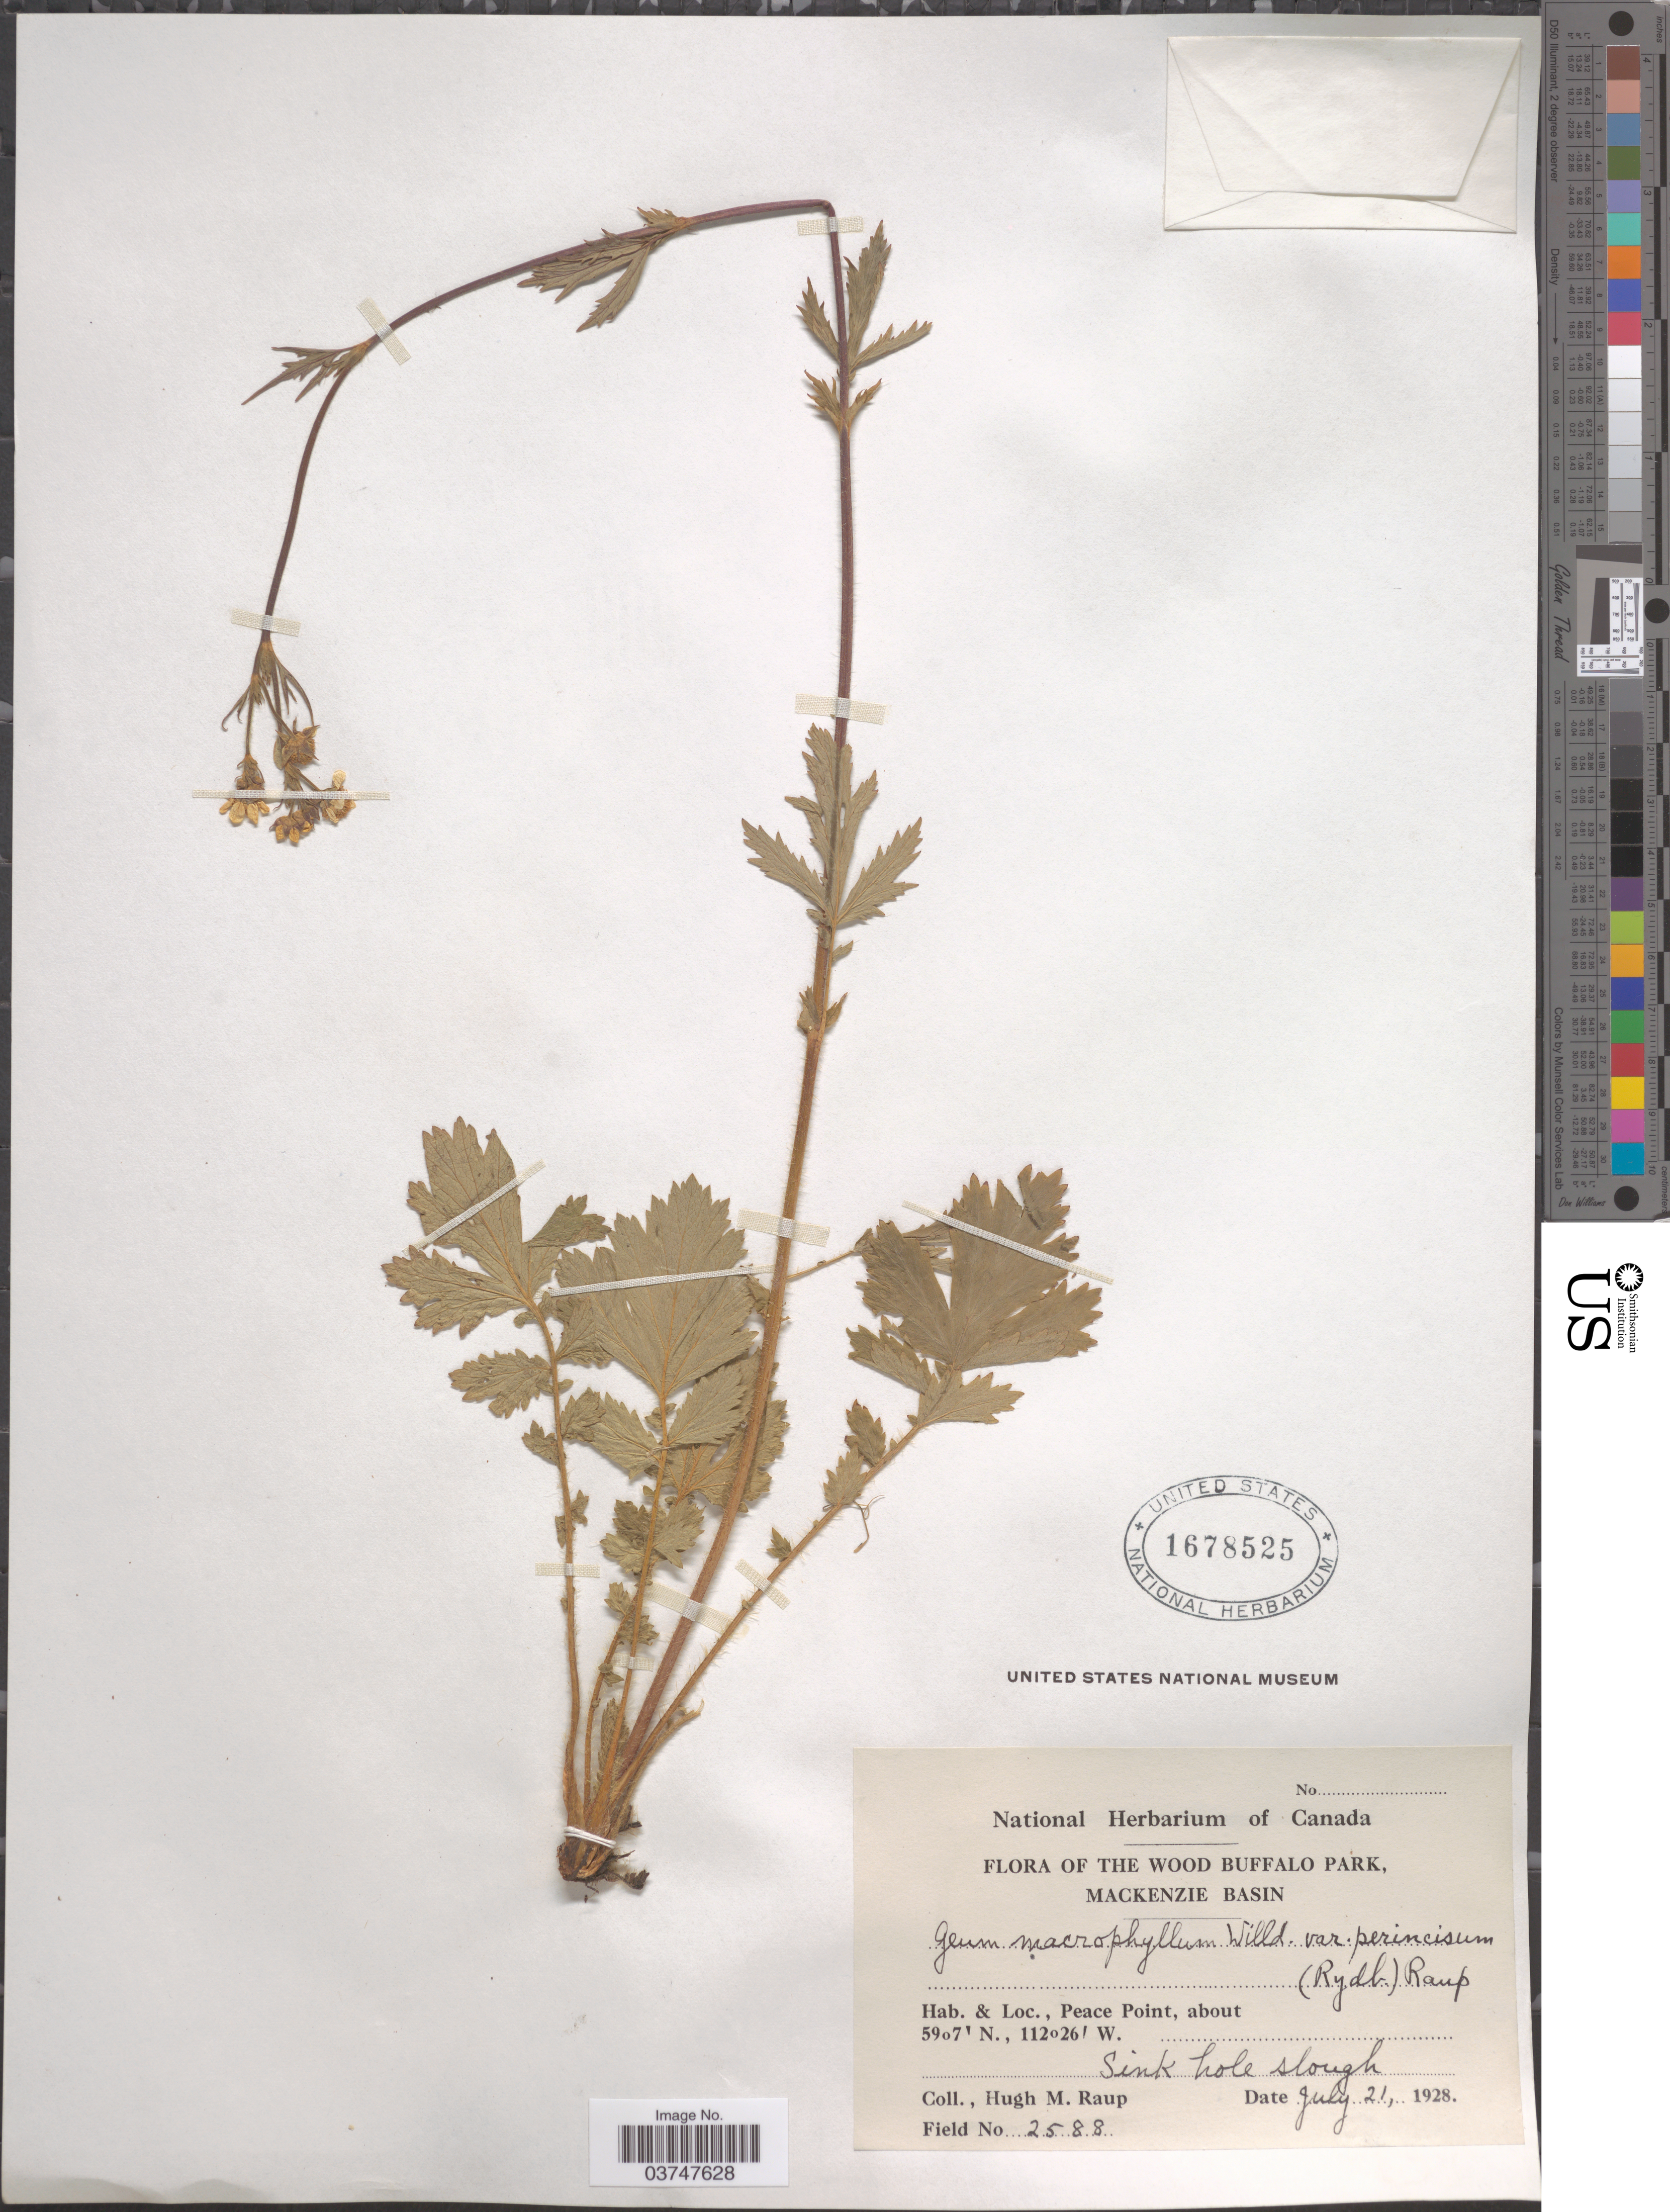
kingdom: Plantae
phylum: Tracheophyta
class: Magnoliopsida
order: Rosales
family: Rosaceae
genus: Geum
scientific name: Geum macrophyllum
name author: Willd.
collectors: H. Raup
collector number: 2588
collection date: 1928-07-21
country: Canada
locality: The Wood Buffalo Park, Mackenzie Basin. Peace Point, Sink hole slough.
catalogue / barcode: US 1678525